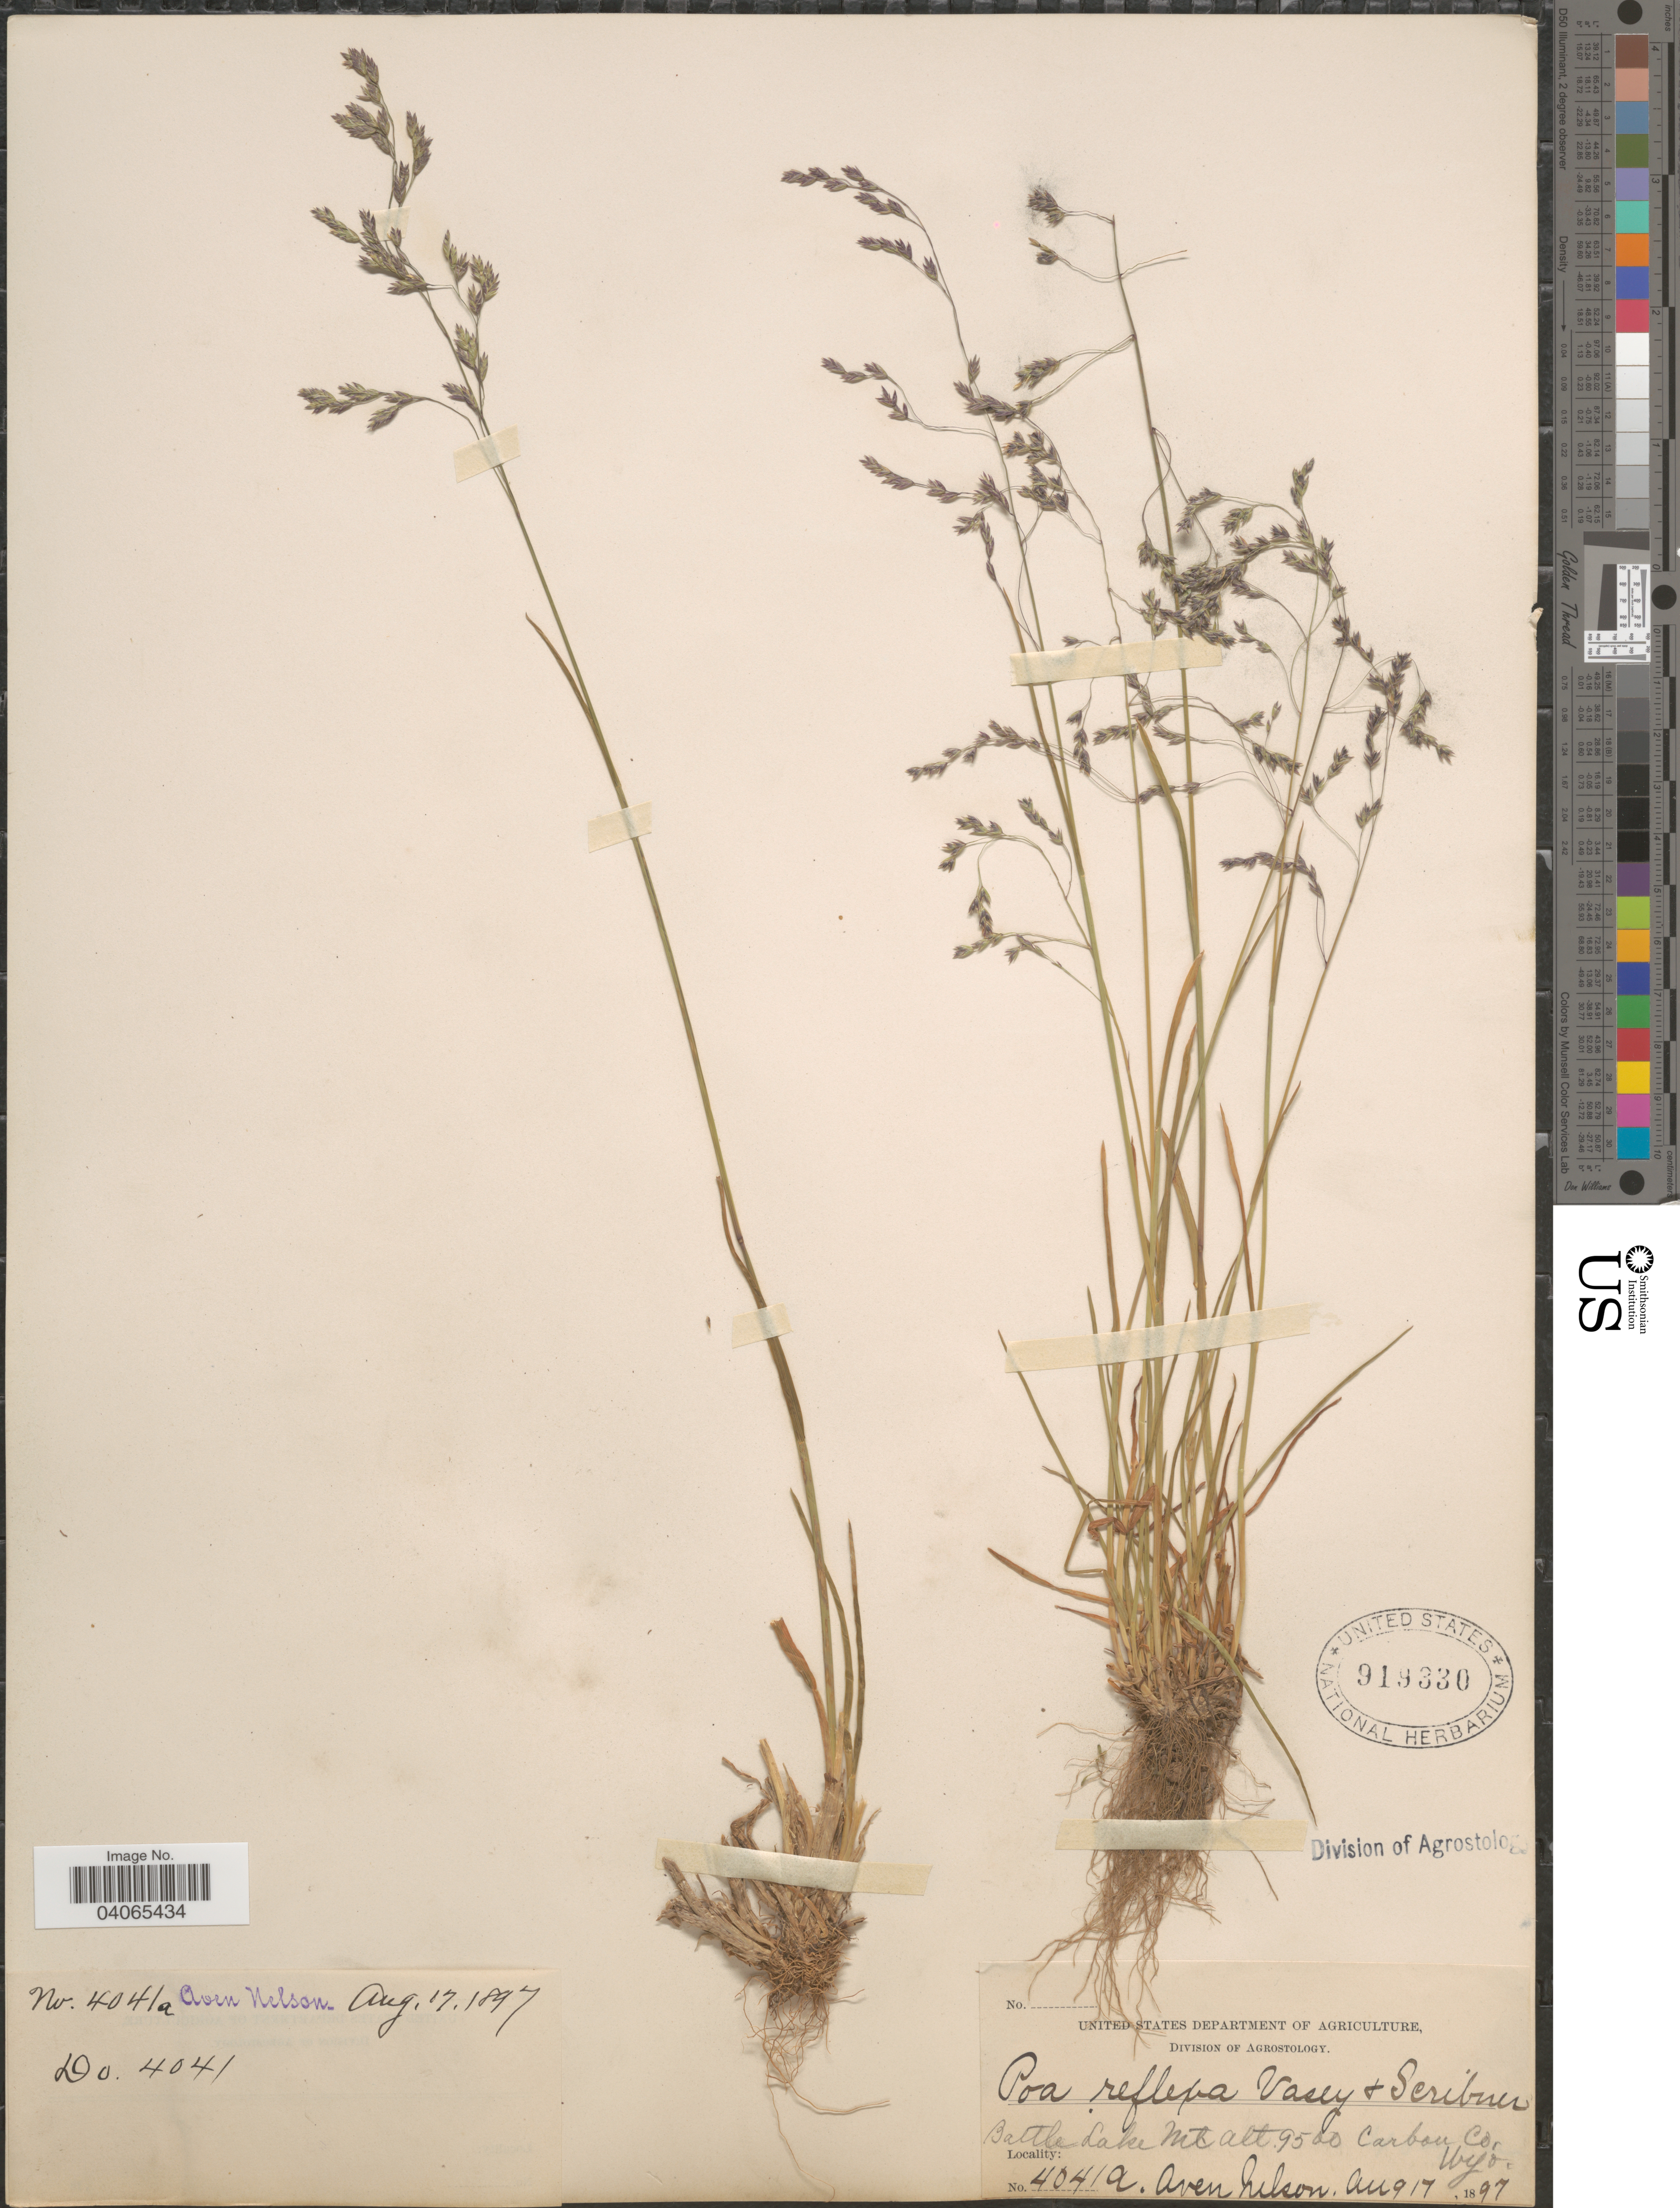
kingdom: Plantae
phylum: Tracheophyta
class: Liliopsida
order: Poales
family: Poaceae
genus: Poa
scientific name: Poa reflexa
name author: Vasey & Scribn.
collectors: A. Nelson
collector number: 4041a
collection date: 1897-08-17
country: United States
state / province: Wyoming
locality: Battle Lake Mt. Carbon Co.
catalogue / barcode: US 919330